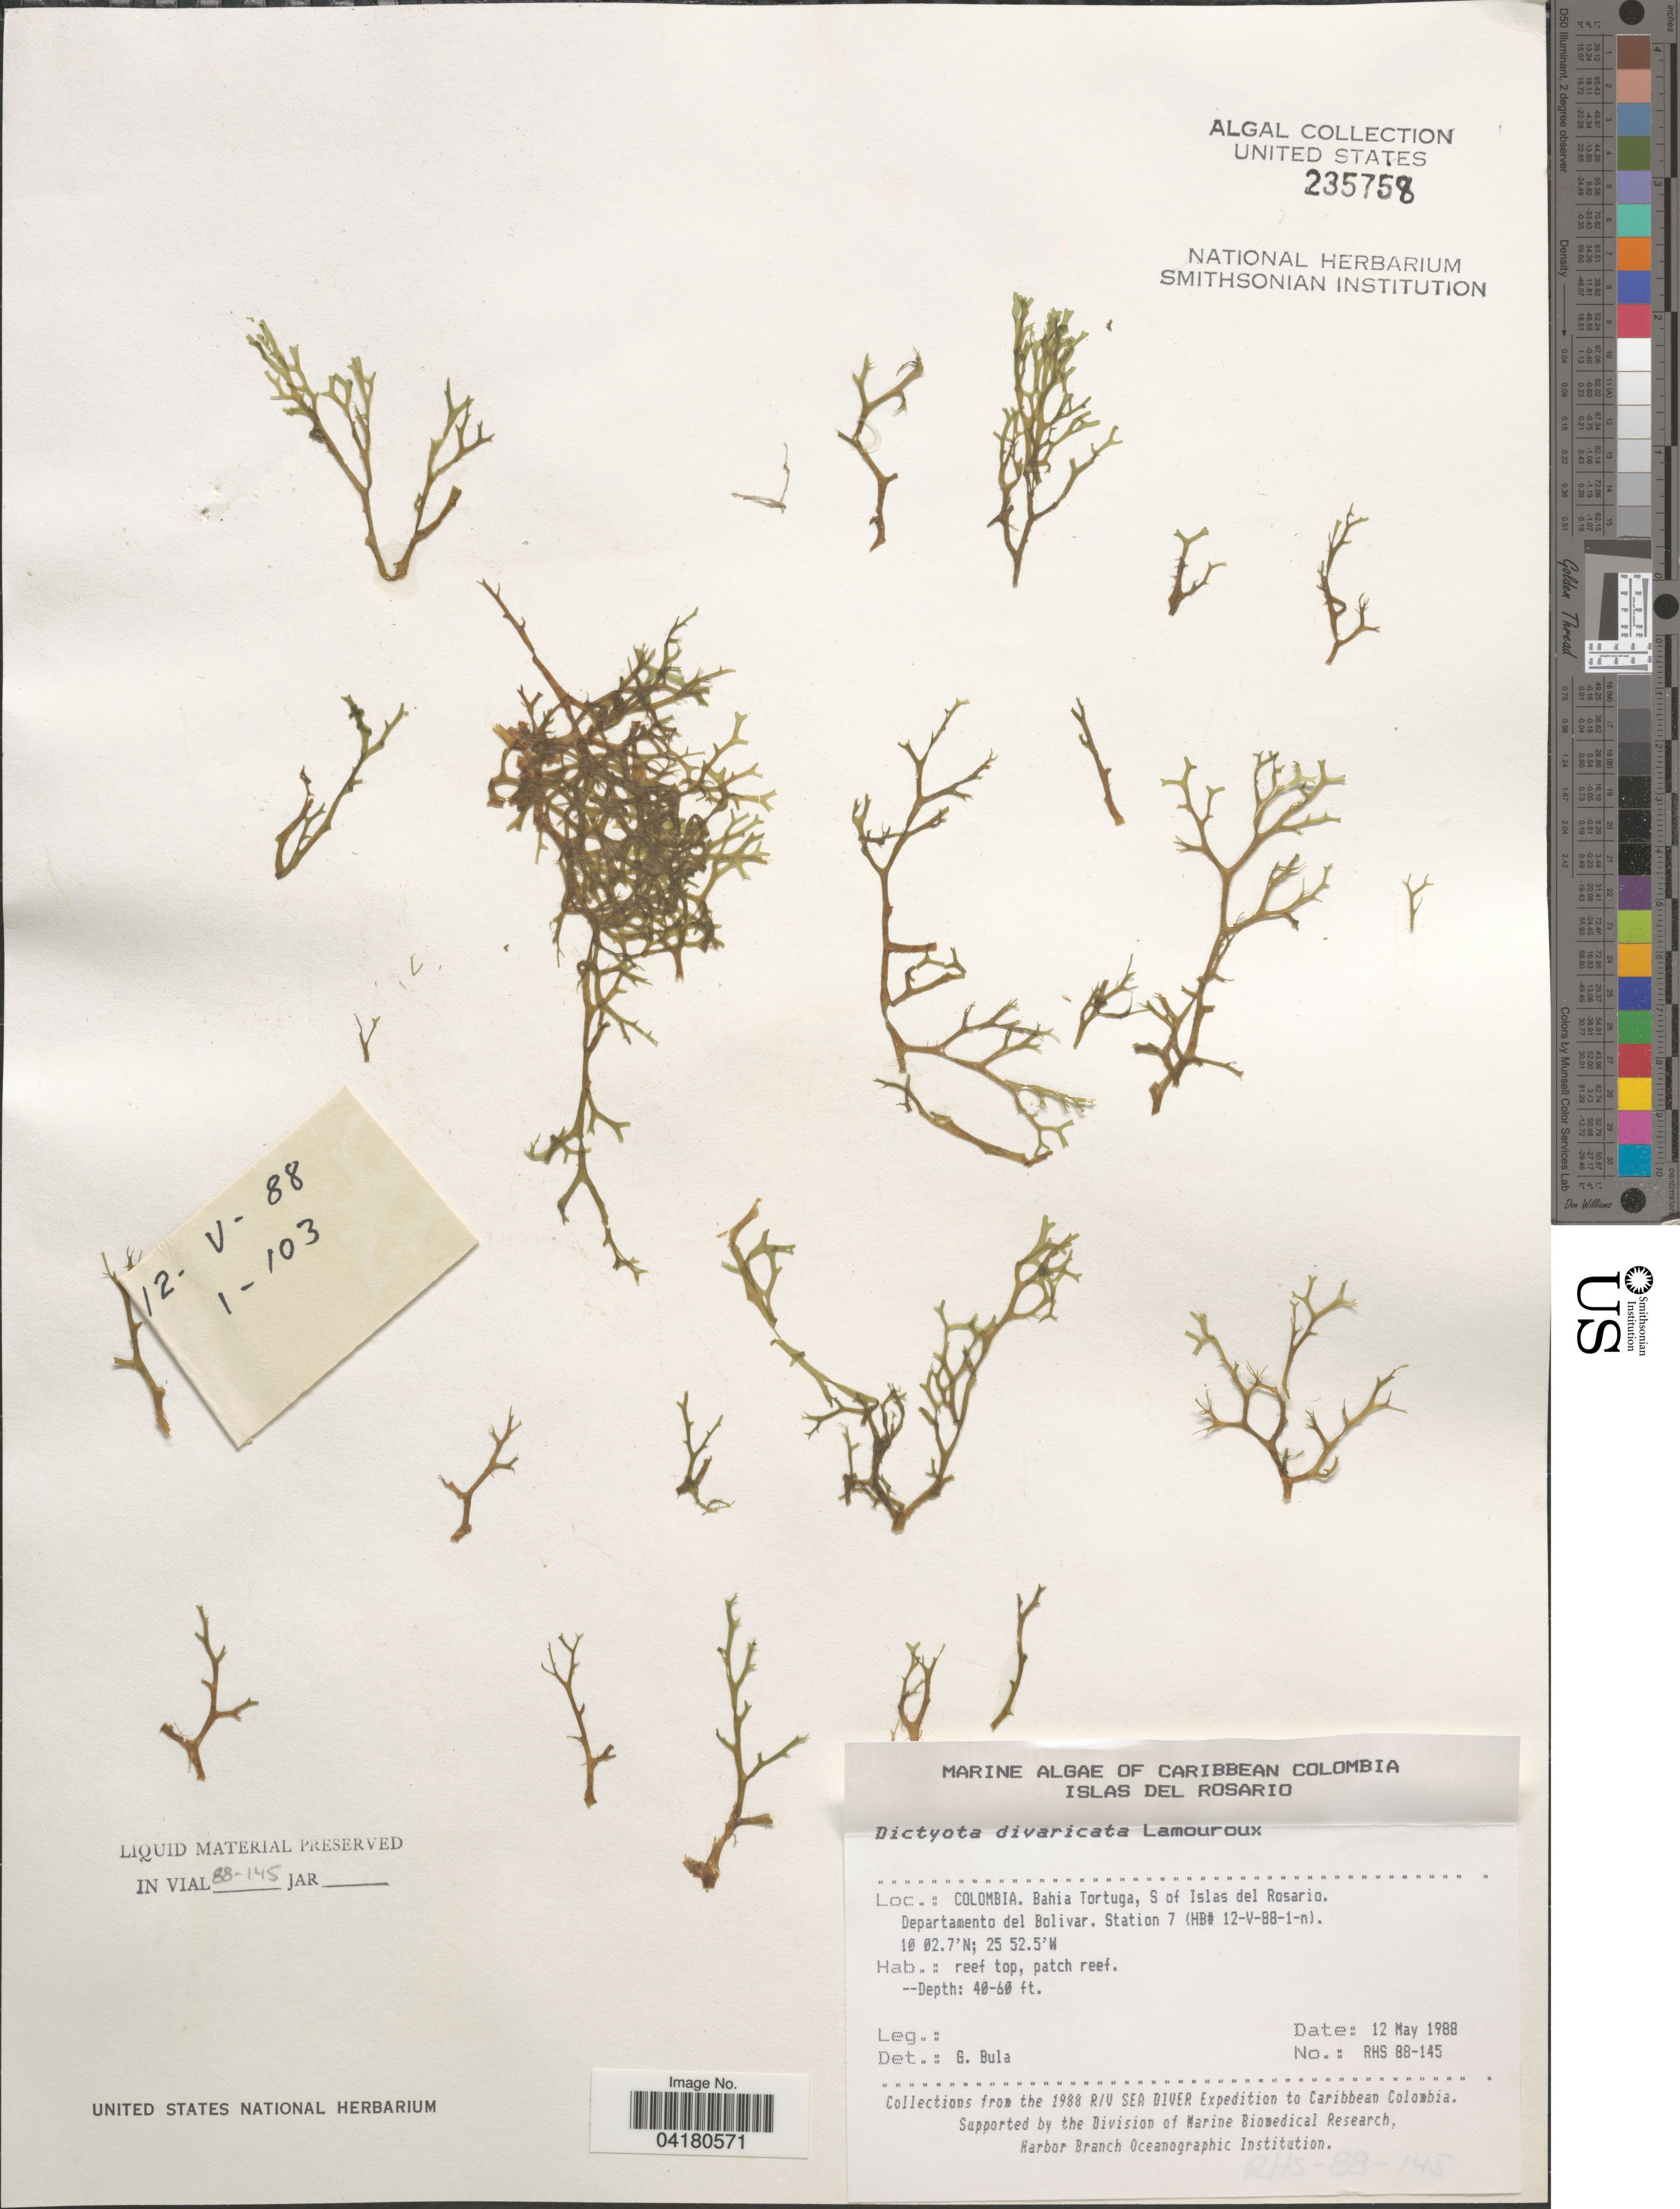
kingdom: Chromista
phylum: Ochrophyta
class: Phaeophyceae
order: Dictyotales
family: Dictyotaceae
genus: Dictyota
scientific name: Dictyota divaricata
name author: J.V.Lamouroux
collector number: RHS 88-145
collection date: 1988-05-12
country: Colombia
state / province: Bolívar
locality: Caribbean Colombia. Islas del Rosario. Bahia Tortuga, S of Islas del Rosario. Departamento del Bolivar. Station 7 (HB# 12-V-88-1-n). The 1988 R/V Sea Diver Expedition to Caribbean Colombia.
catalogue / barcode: US 235758